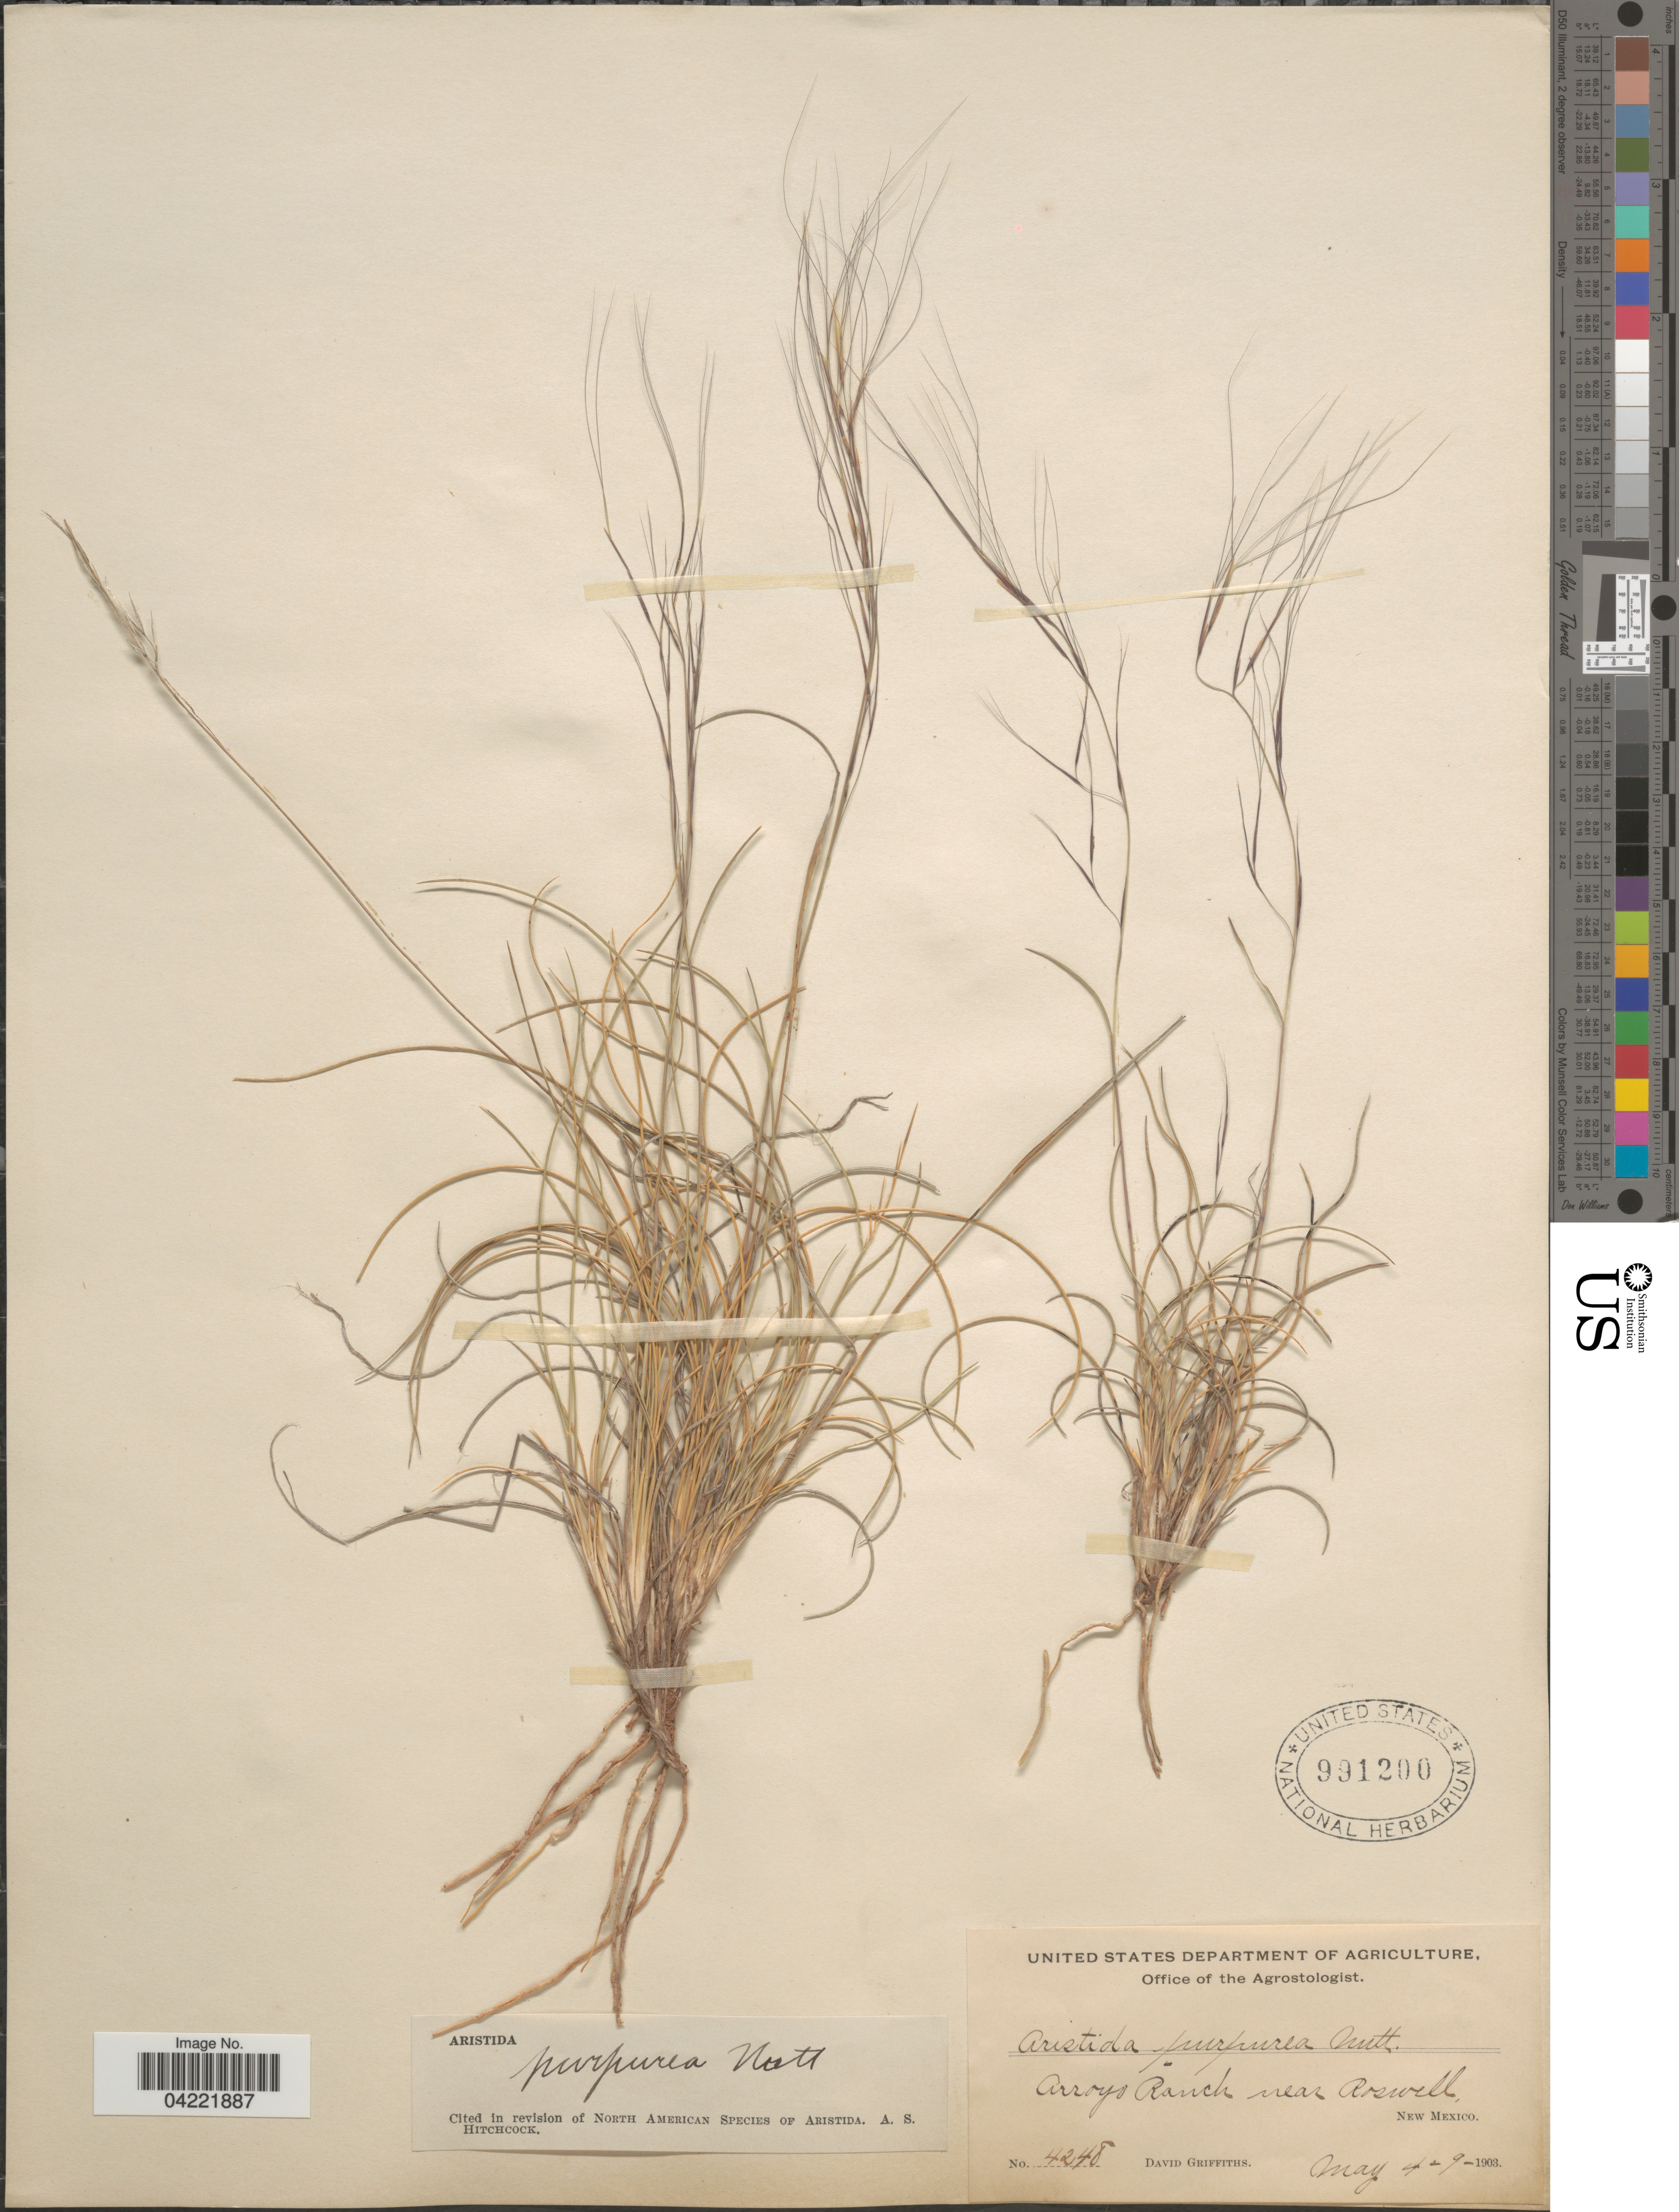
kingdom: Plantae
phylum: Tracheophyta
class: Liliopsida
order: Poales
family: Poaceae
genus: Aristida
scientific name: Aristida purpurea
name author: Nutt.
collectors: D. Griffiths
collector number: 4248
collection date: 1903-05-09/1903-08-04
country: United States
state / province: New Mexico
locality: Arroyo Ranch near Roswell.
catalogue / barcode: US 991200